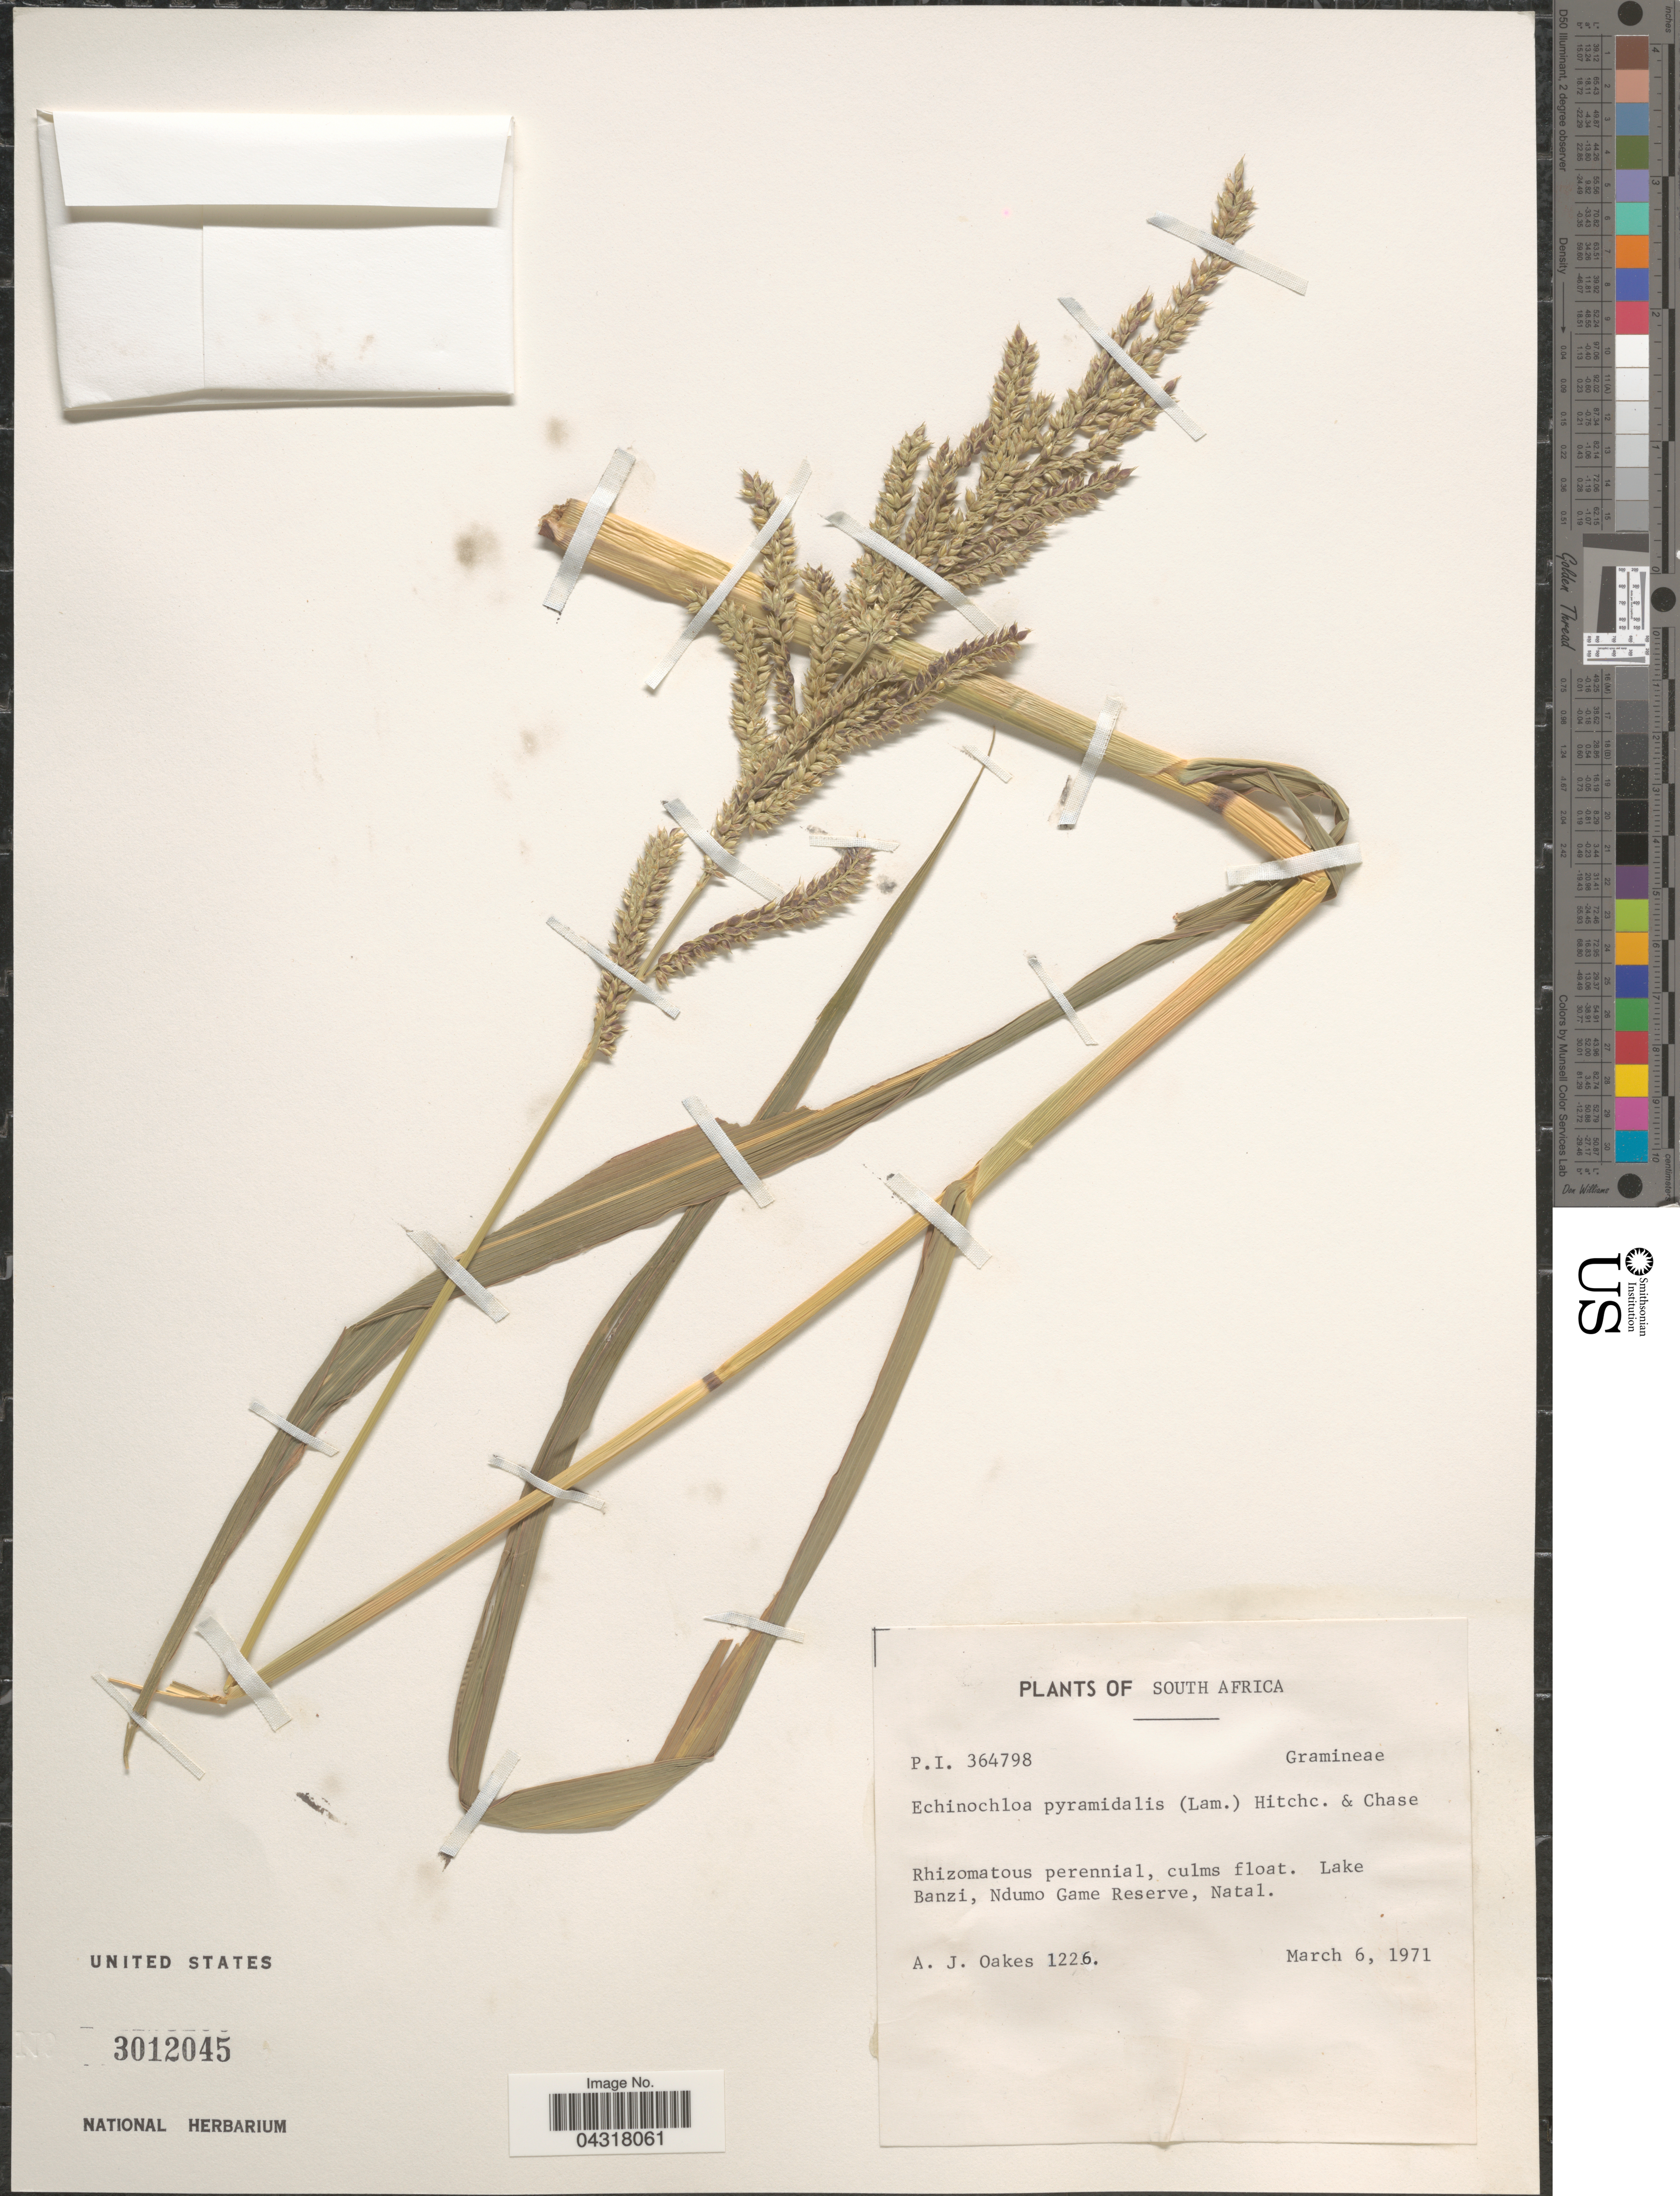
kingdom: Plantae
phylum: Tracheophyta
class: Liliopsida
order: Poales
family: Poaceae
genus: Echinochloa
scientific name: Echinochloa pyramidalis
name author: (Lam.) Hitchc. & Chase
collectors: A. Oakes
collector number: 1226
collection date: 1971-03-06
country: South Africa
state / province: KwaZulu-Natal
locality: Lake Banzi, Ndumo Game Reserve, Natal.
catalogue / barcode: US 3012045